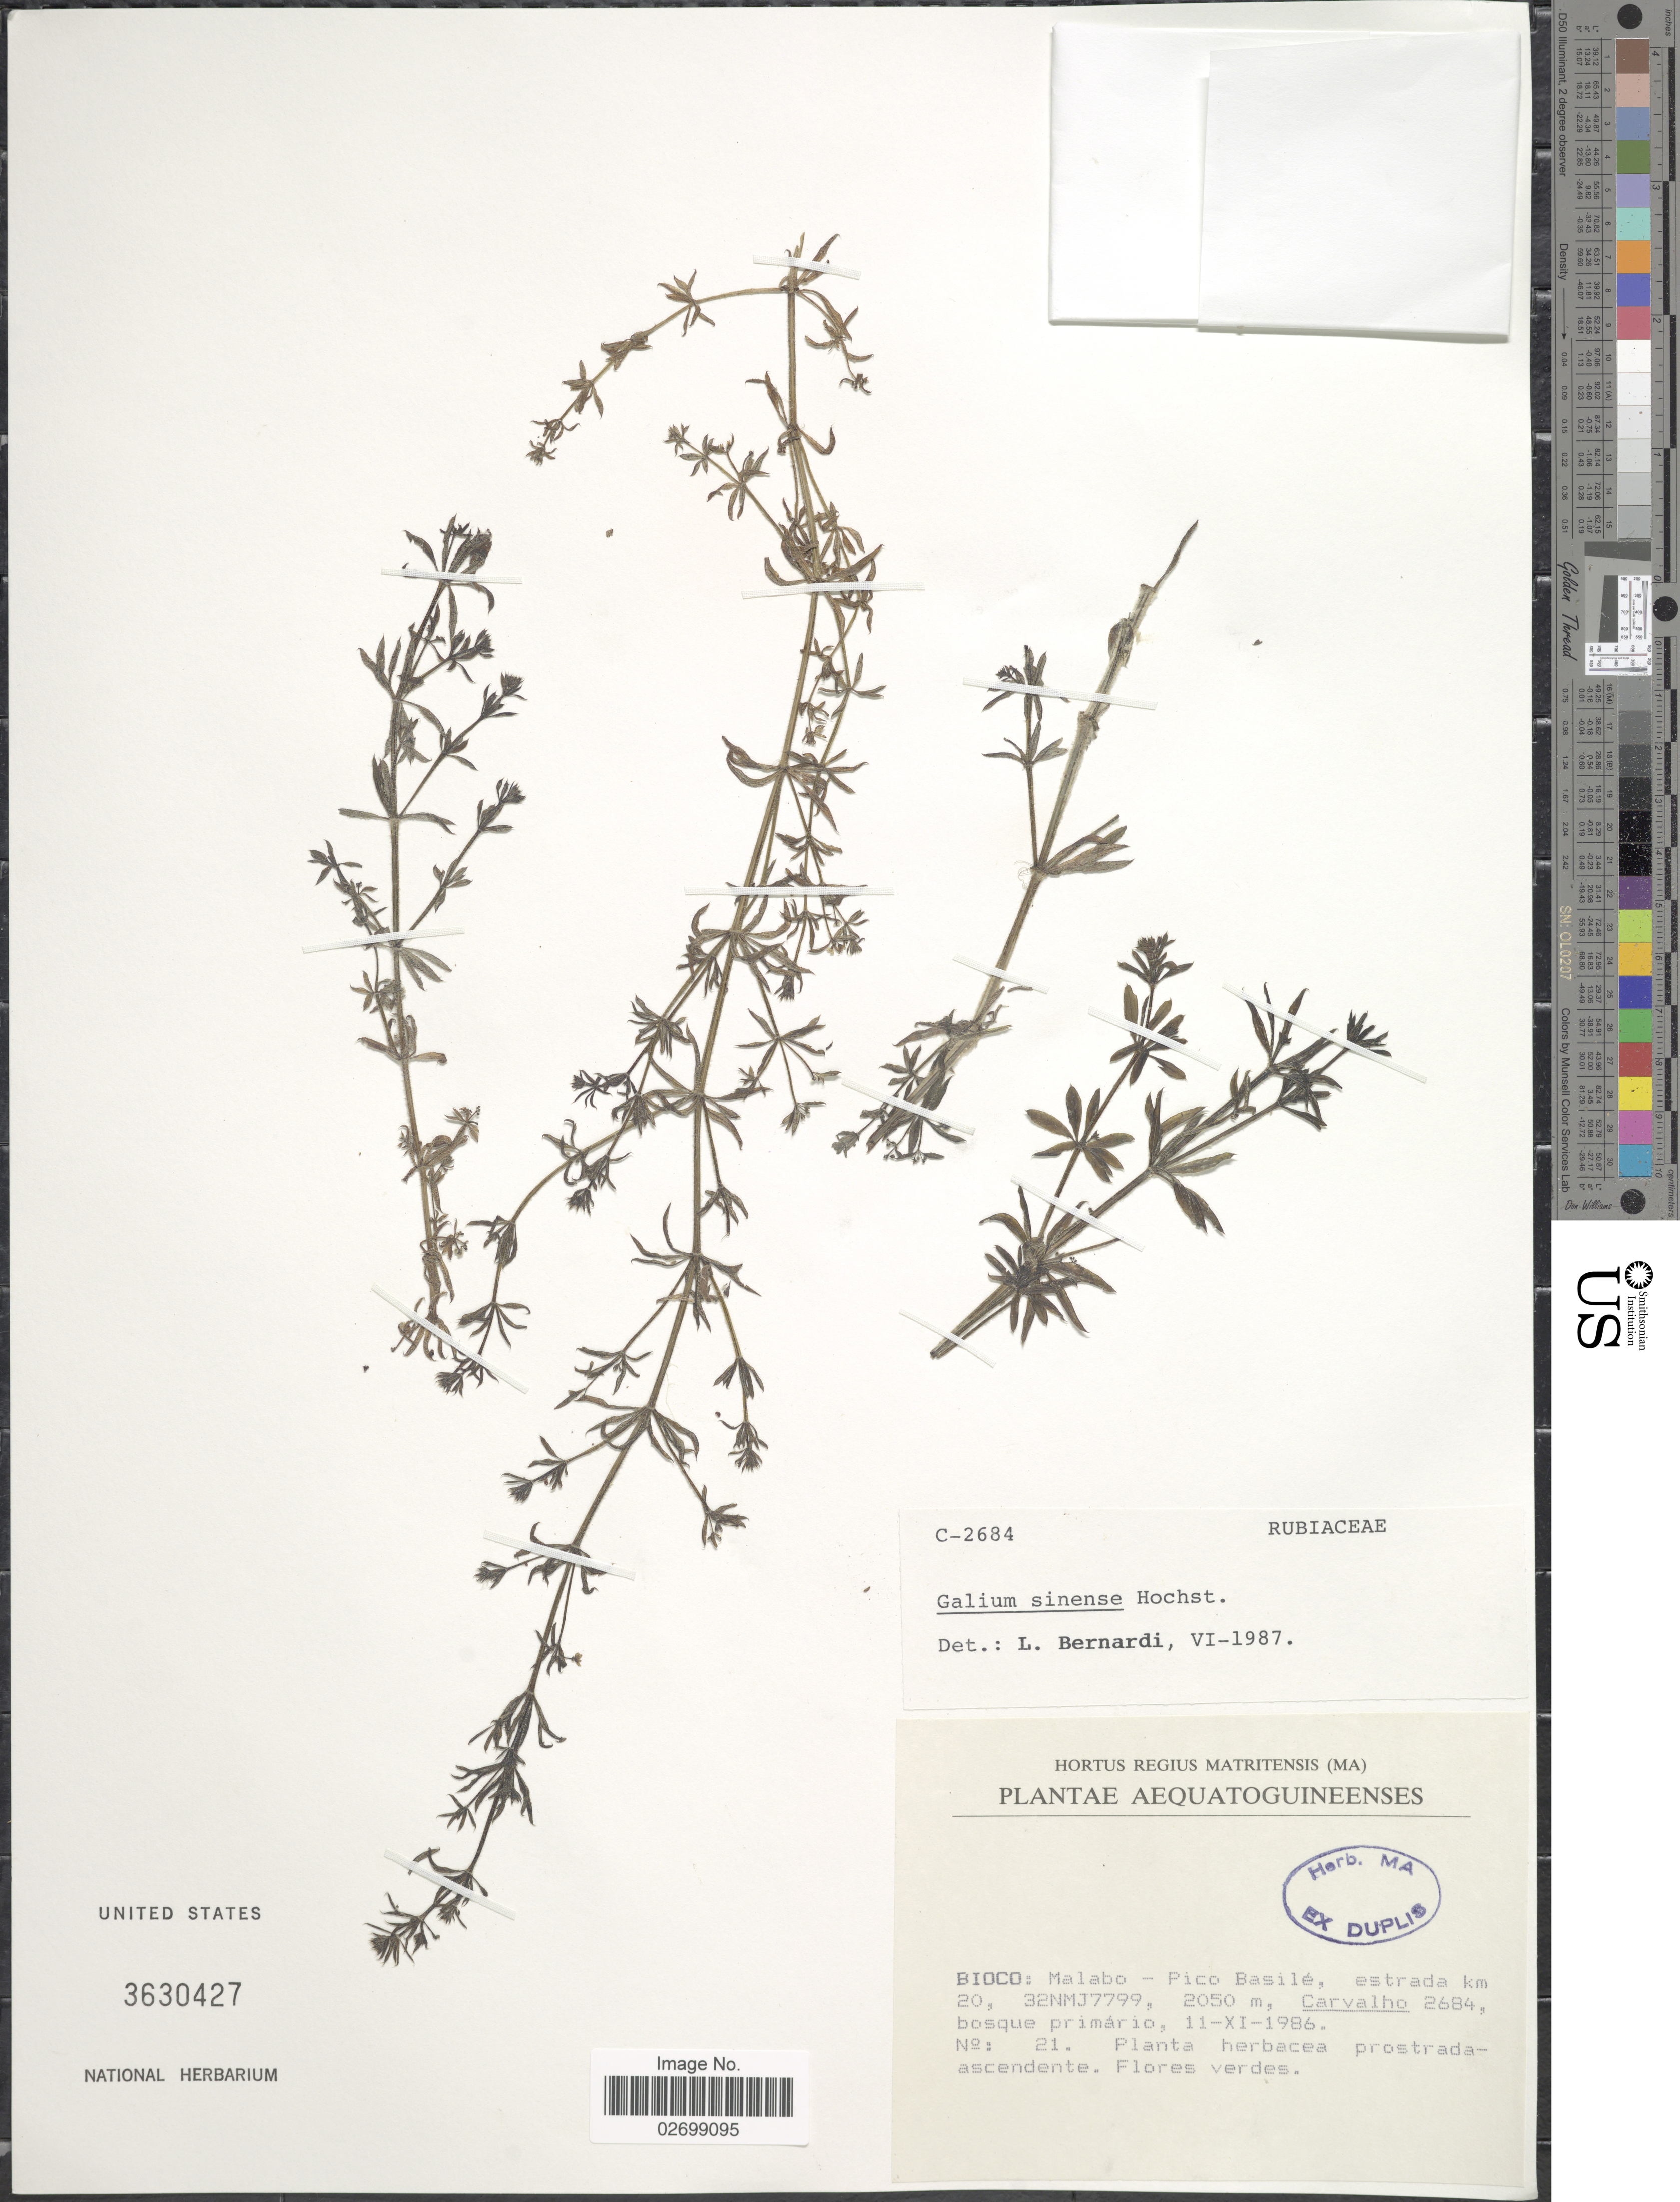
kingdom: Plantae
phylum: Tracheophyta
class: Magnoliopsida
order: Gentianales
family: Rubiaceae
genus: Galium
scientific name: Galium simense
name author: Fresen.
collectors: Carvalho, --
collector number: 2684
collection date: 1986-11-11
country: Equatorial Guinea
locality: Bioco: Malabo-Pico Basile, estrada km 20, 32NMJ7799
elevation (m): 2050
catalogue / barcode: US 3630427